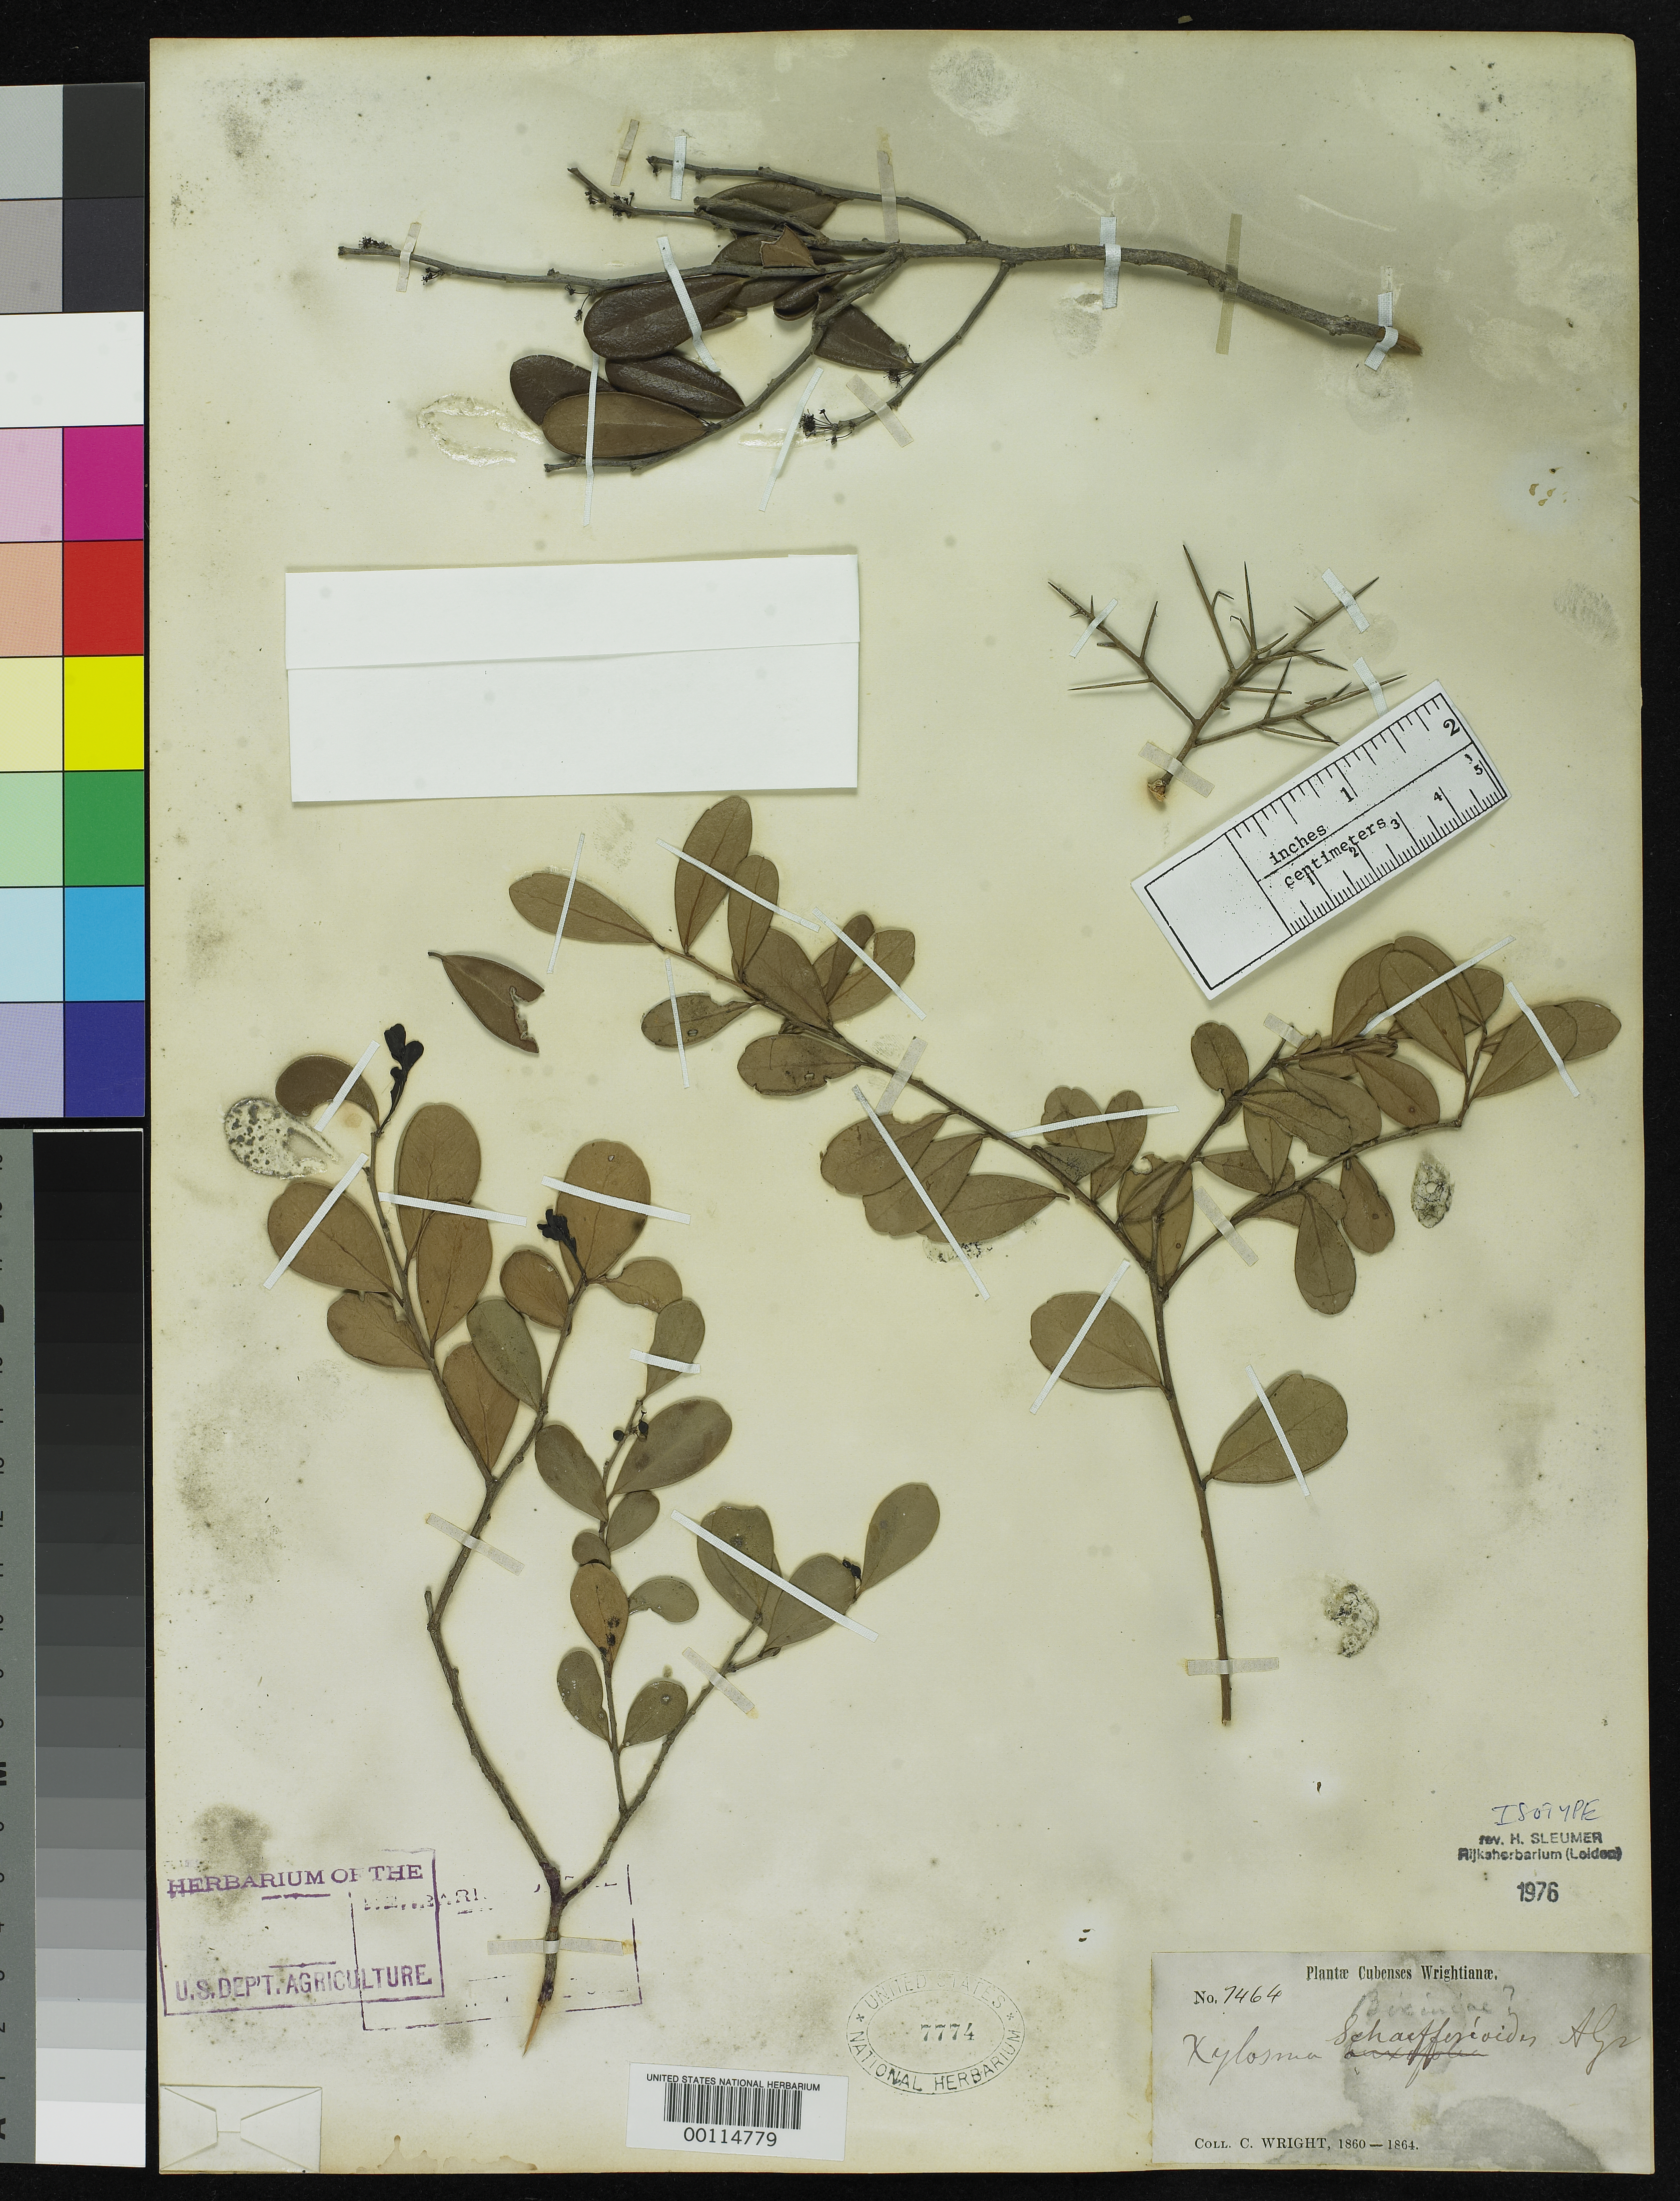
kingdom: Plantae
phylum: Tracheophyta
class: Magnoliopsida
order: Malpighiales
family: Salicaceae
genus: Xylosma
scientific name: Xylosma schaefferioides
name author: A. Gray ex Griseb.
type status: Isotype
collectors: C. Wright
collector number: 1464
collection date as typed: Apr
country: Cuba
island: Greater Antilles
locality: Near Monte Verde.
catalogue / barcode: US 7774